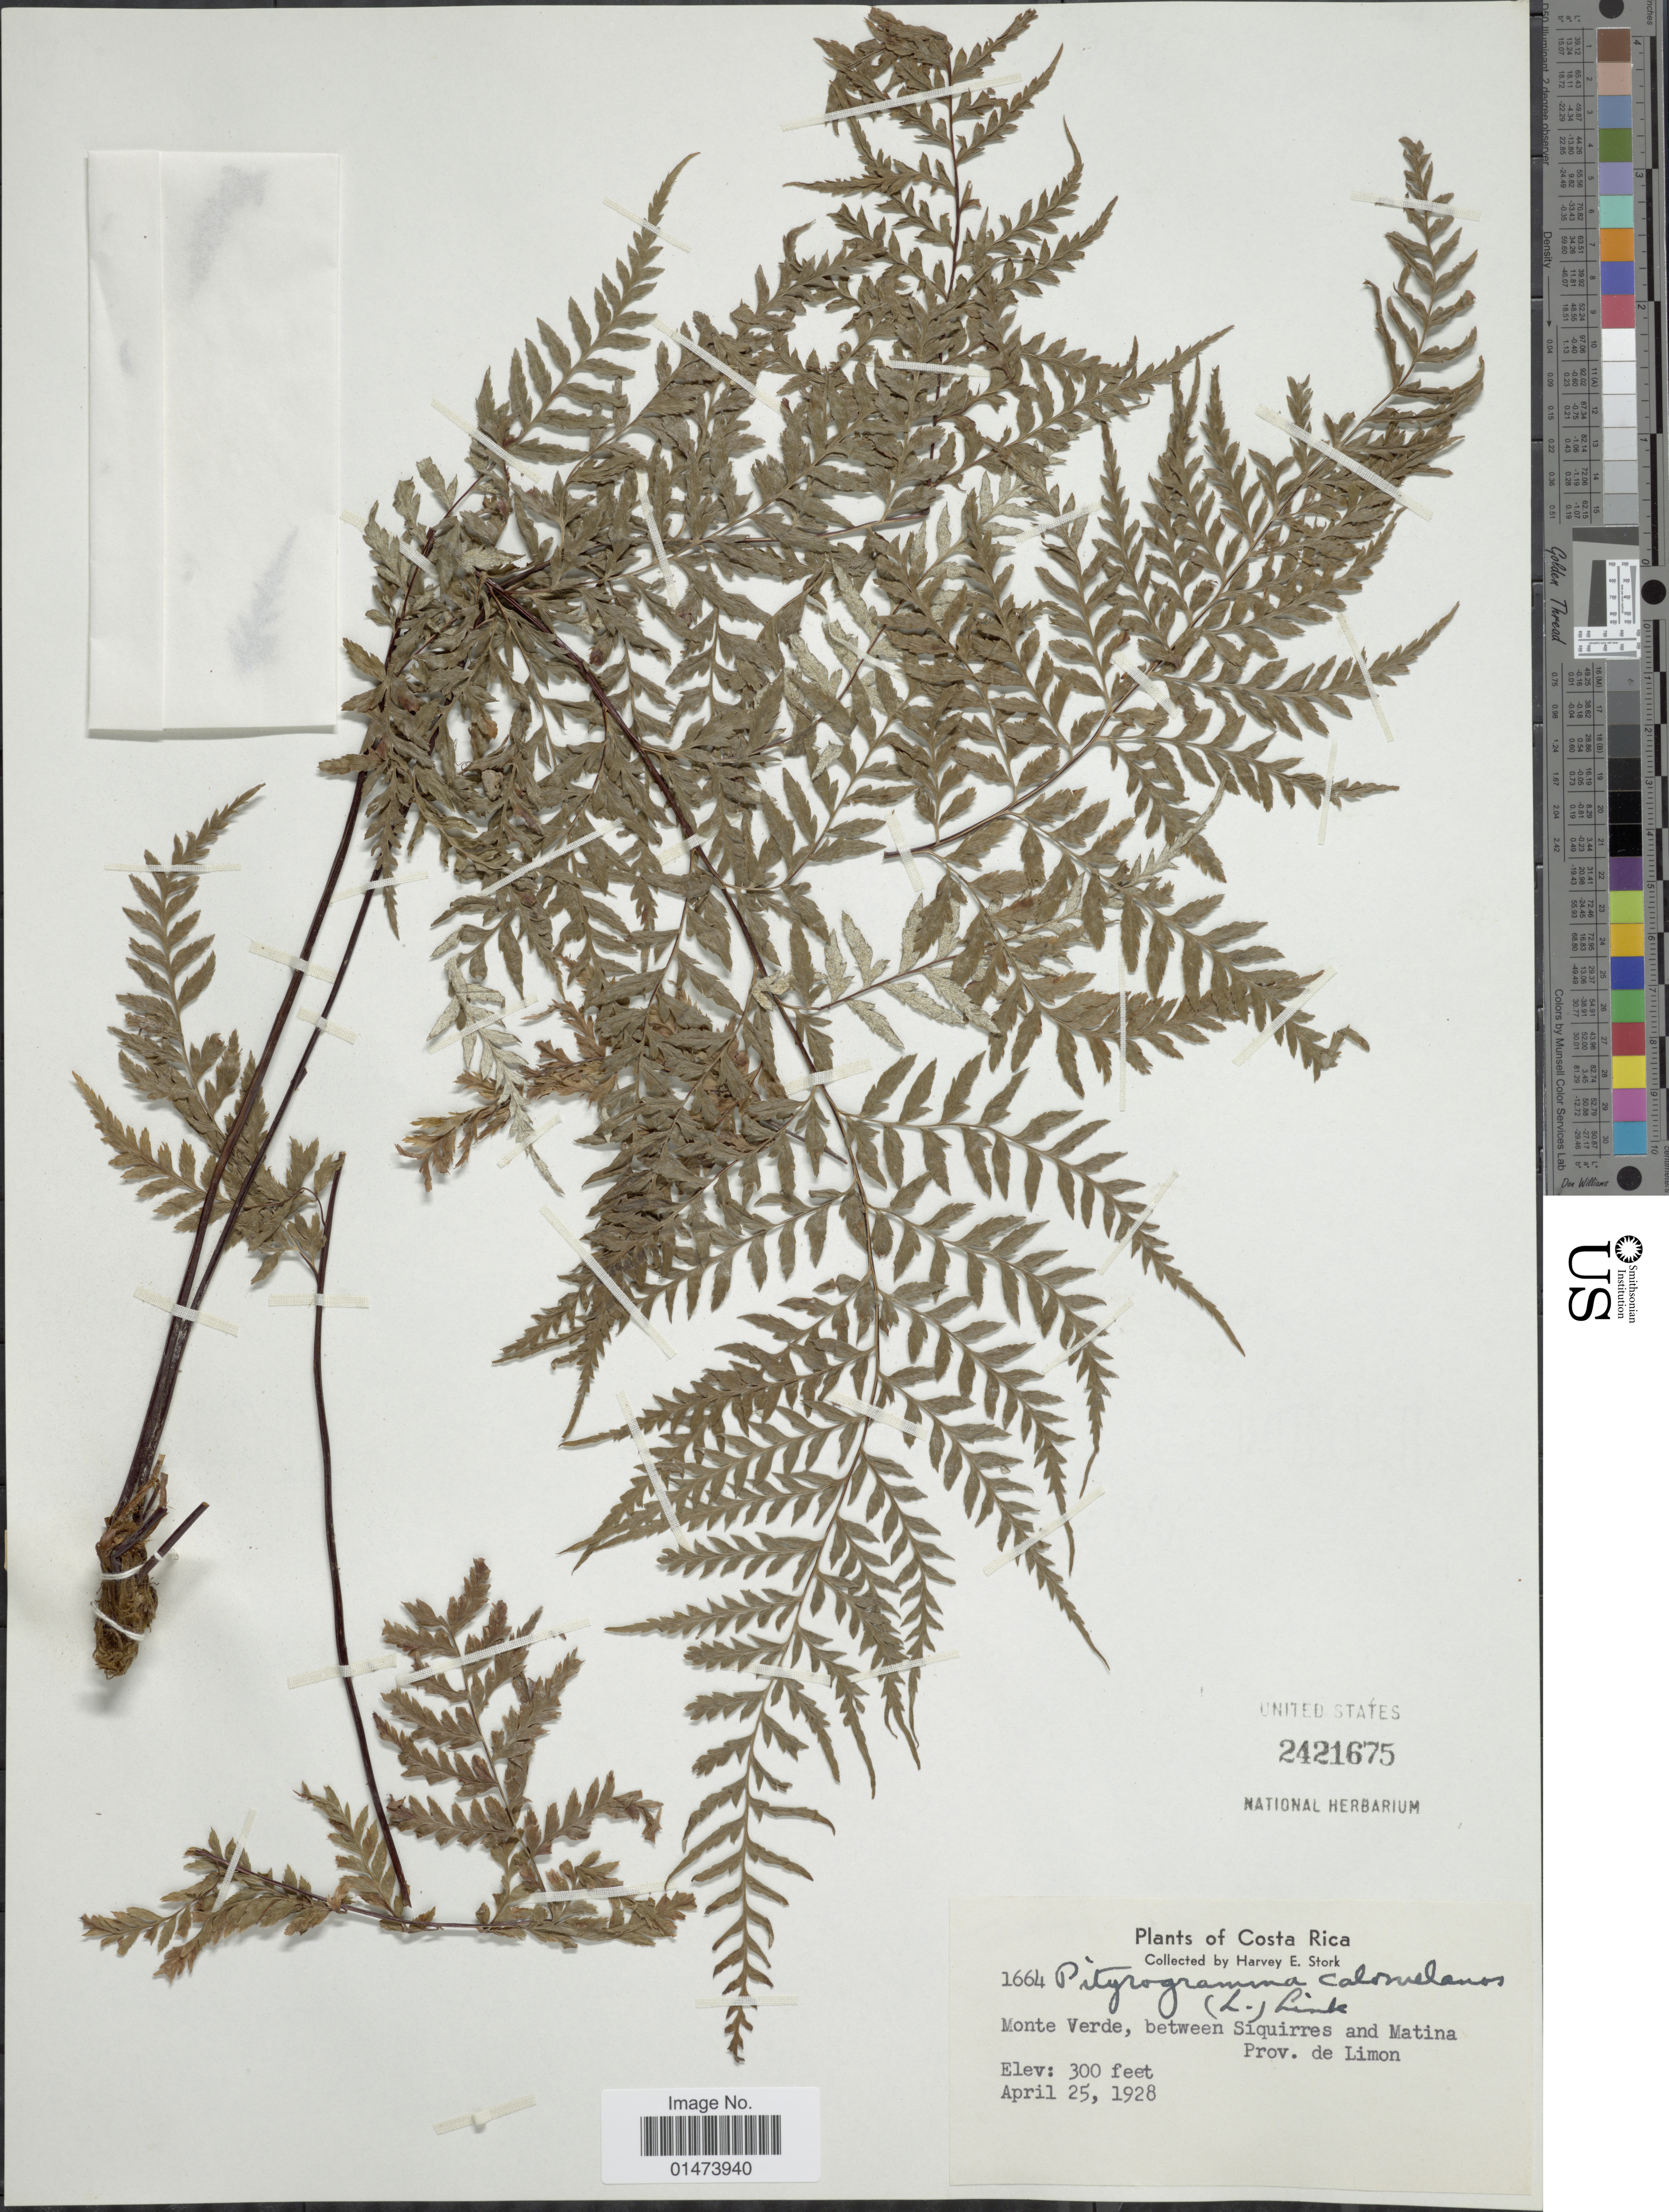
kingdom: Plantae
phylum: Tracheophyta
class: Polypodiopsida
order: Polypodiales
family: Pteridaceae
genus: Pityrogramma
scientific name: Pityrogramma calomelanos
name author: (L.) Link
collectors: H. E. Stork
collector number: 1664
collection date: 1928-04-25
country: Costa Rica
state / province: Limón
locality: Monte Verde, between Siquirres and Matina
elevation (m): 91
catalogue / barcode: US 2421675